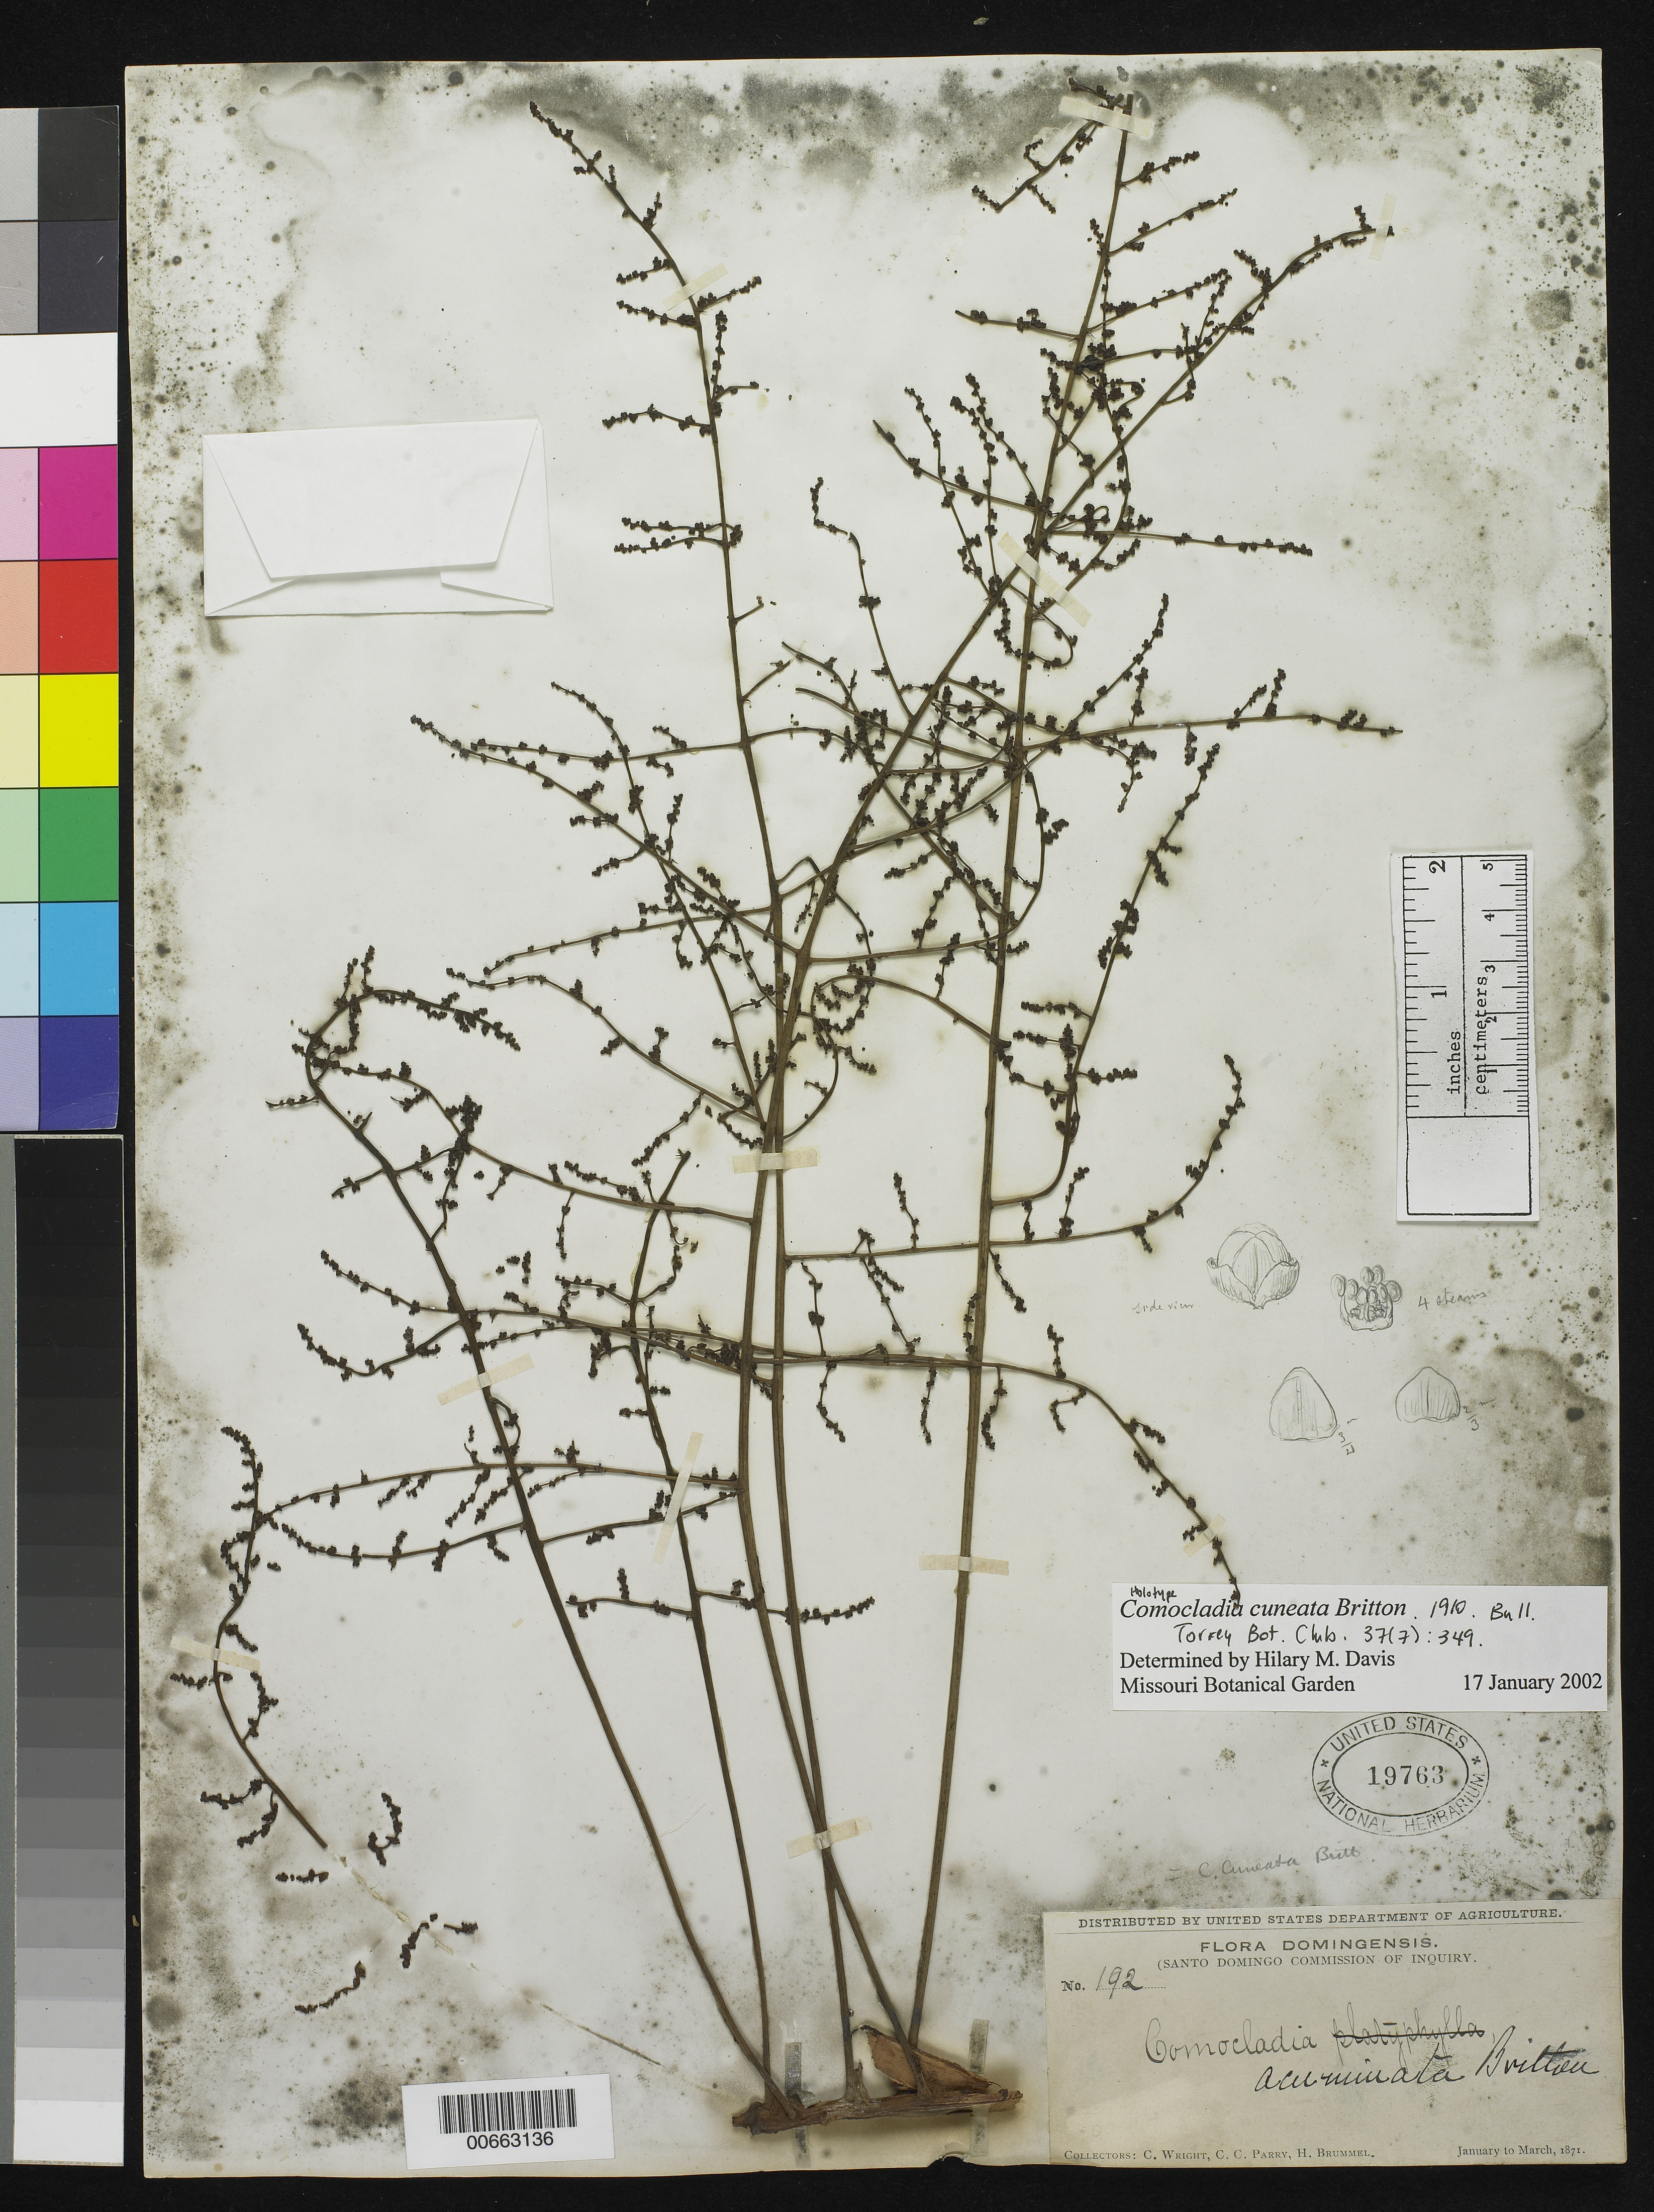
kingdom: Plantae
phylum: Tracheophyta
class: Magnoliopsida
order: Sapindales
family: Anacardiaceae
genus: Comocladia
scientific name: Comocladia acuminata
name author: Britton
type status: Holotype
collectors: C. Wright, C. C. Parry & H. Brummel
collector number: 192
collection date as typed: Jan 1871 to -- Mar 1871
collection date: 1871-01/1871-03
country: Dominican Republic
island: Hispaniola Island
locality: "Santo Domingo" [Puerto Rico acc. to Tropicos; Jamaica acc. to IPNI]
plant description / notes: Nom. illeg., non Comocladia acuminata Sessé & Moc. ex DC. (1825).; Also a holotype of Comocladia cuneata Britton.; Nom. nov. for Comocladia acuminata Britton, non Sessé & Moc. ex DC.; Also a holotype of Comocladia acuminata Britton.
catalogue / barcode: US 19763